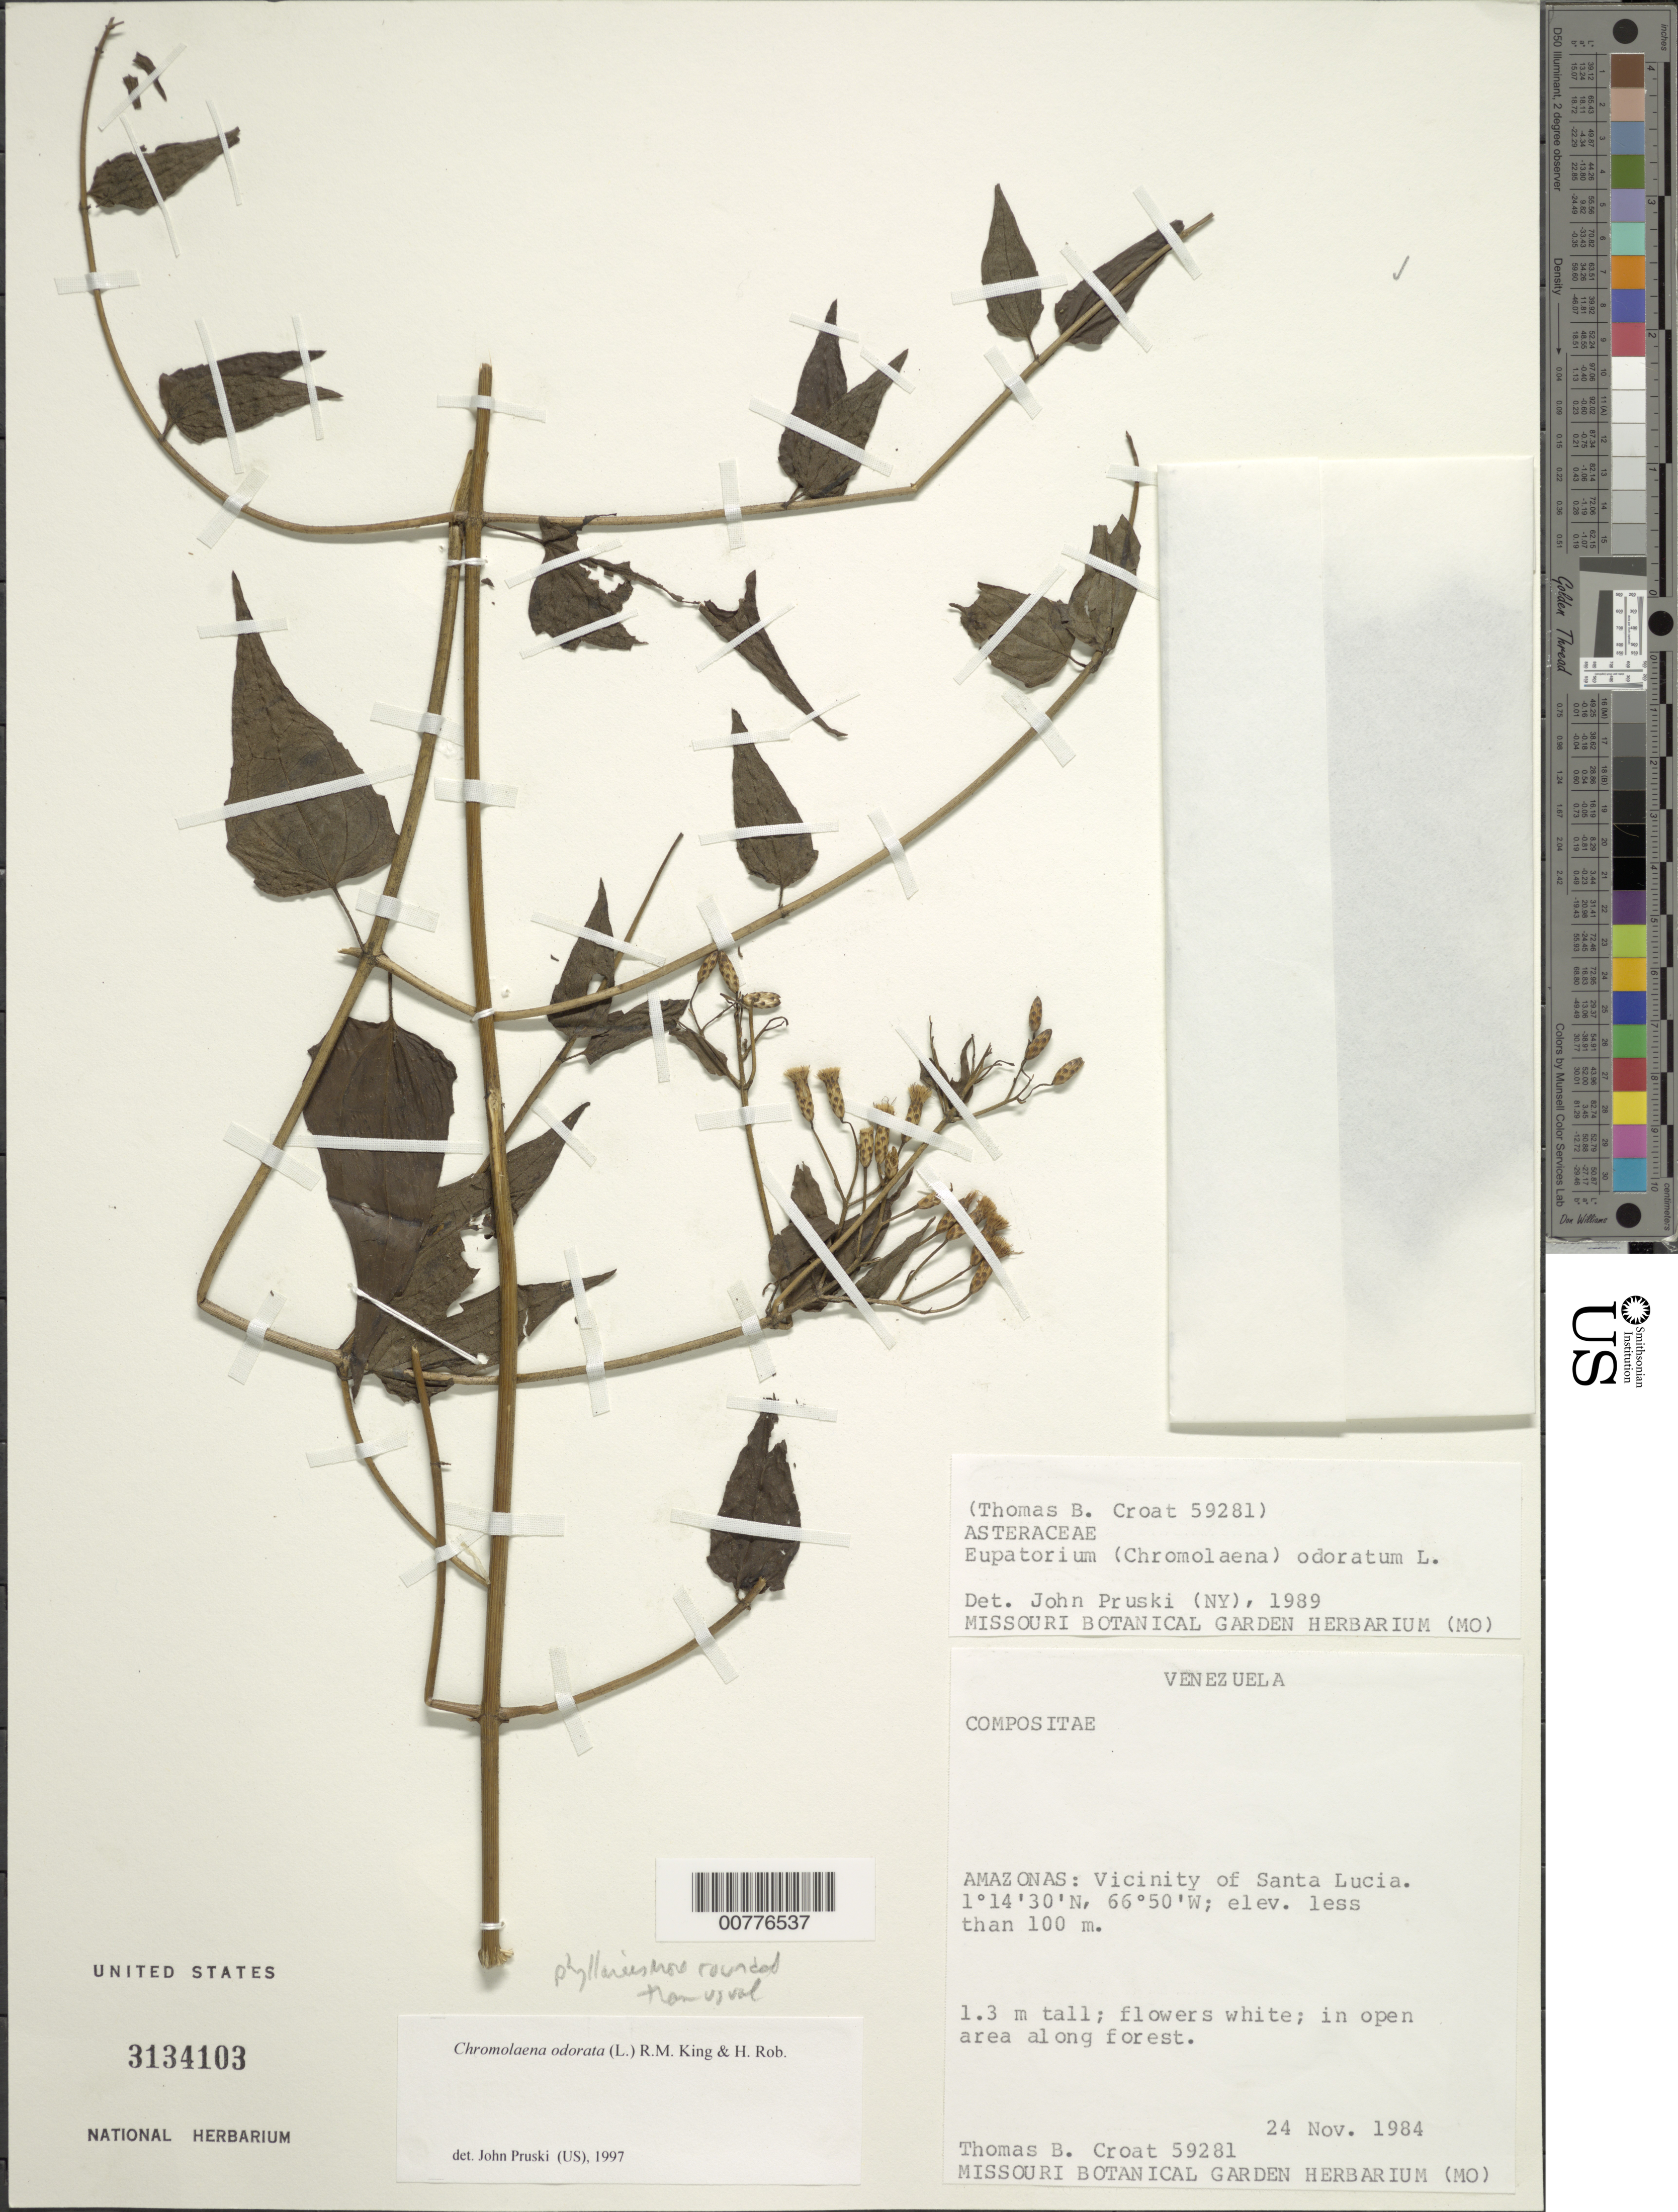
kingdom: Plantae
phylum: Tracheophyta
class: Magnoliopsida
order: Asterales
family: Asteraceae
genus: Chromolaena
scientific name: Chromolaena odorata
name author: (L.) R.M. King & H. Rob.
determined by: Pruski, J. F.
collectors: T. B. Croat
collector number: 59281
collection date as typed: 24-Nov-84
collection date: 1984-11-24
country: Venezuela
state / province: Amazonas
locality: Santa Lucia, vicinity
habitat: Open area along forest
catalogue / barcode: US 3134103